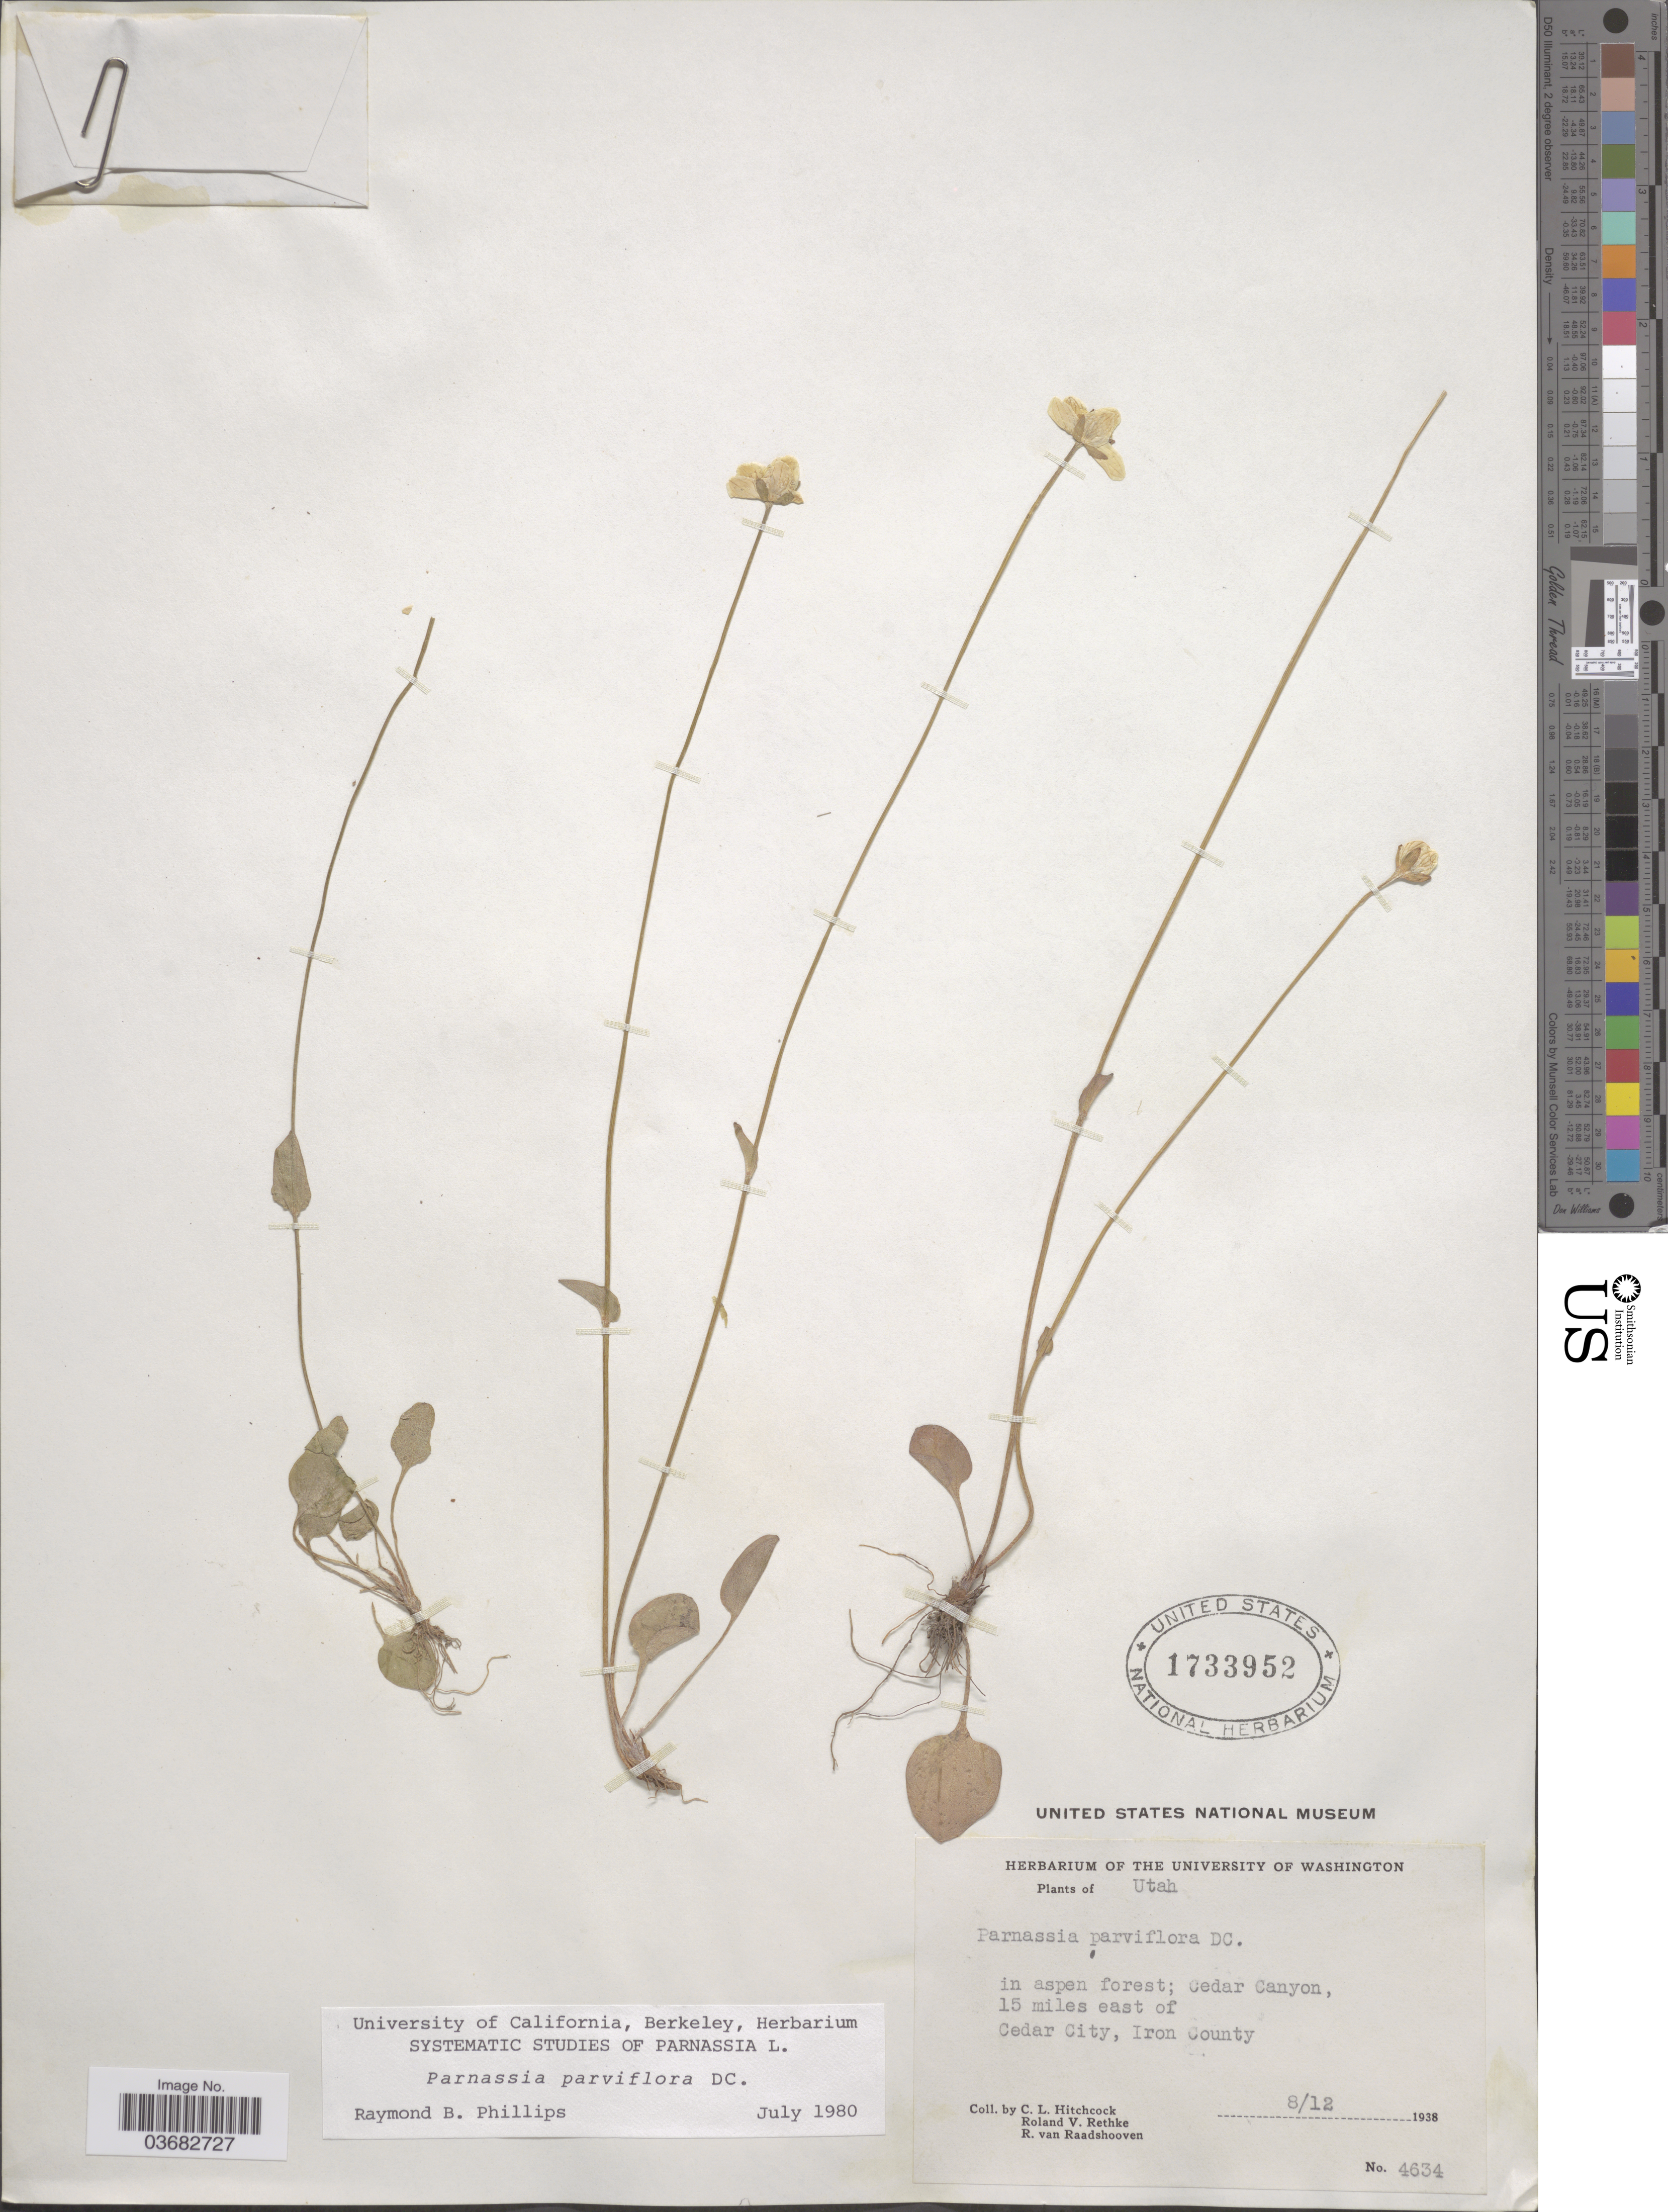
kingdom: Plantae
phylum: Tracheophyta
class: Magnoliopsida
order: Celastrales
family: Parnassiaceae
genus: Parnassia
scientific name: Parnassia parviflora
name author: DC.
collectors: C. L. Hitchcock, R. Rethke & R. Raadshooven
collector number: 4634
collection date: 1938-08-12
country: United States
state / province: Utah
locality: Cedar Canyon, 15 miles east of Cedar City, Iron County.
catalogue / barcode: US 1733952